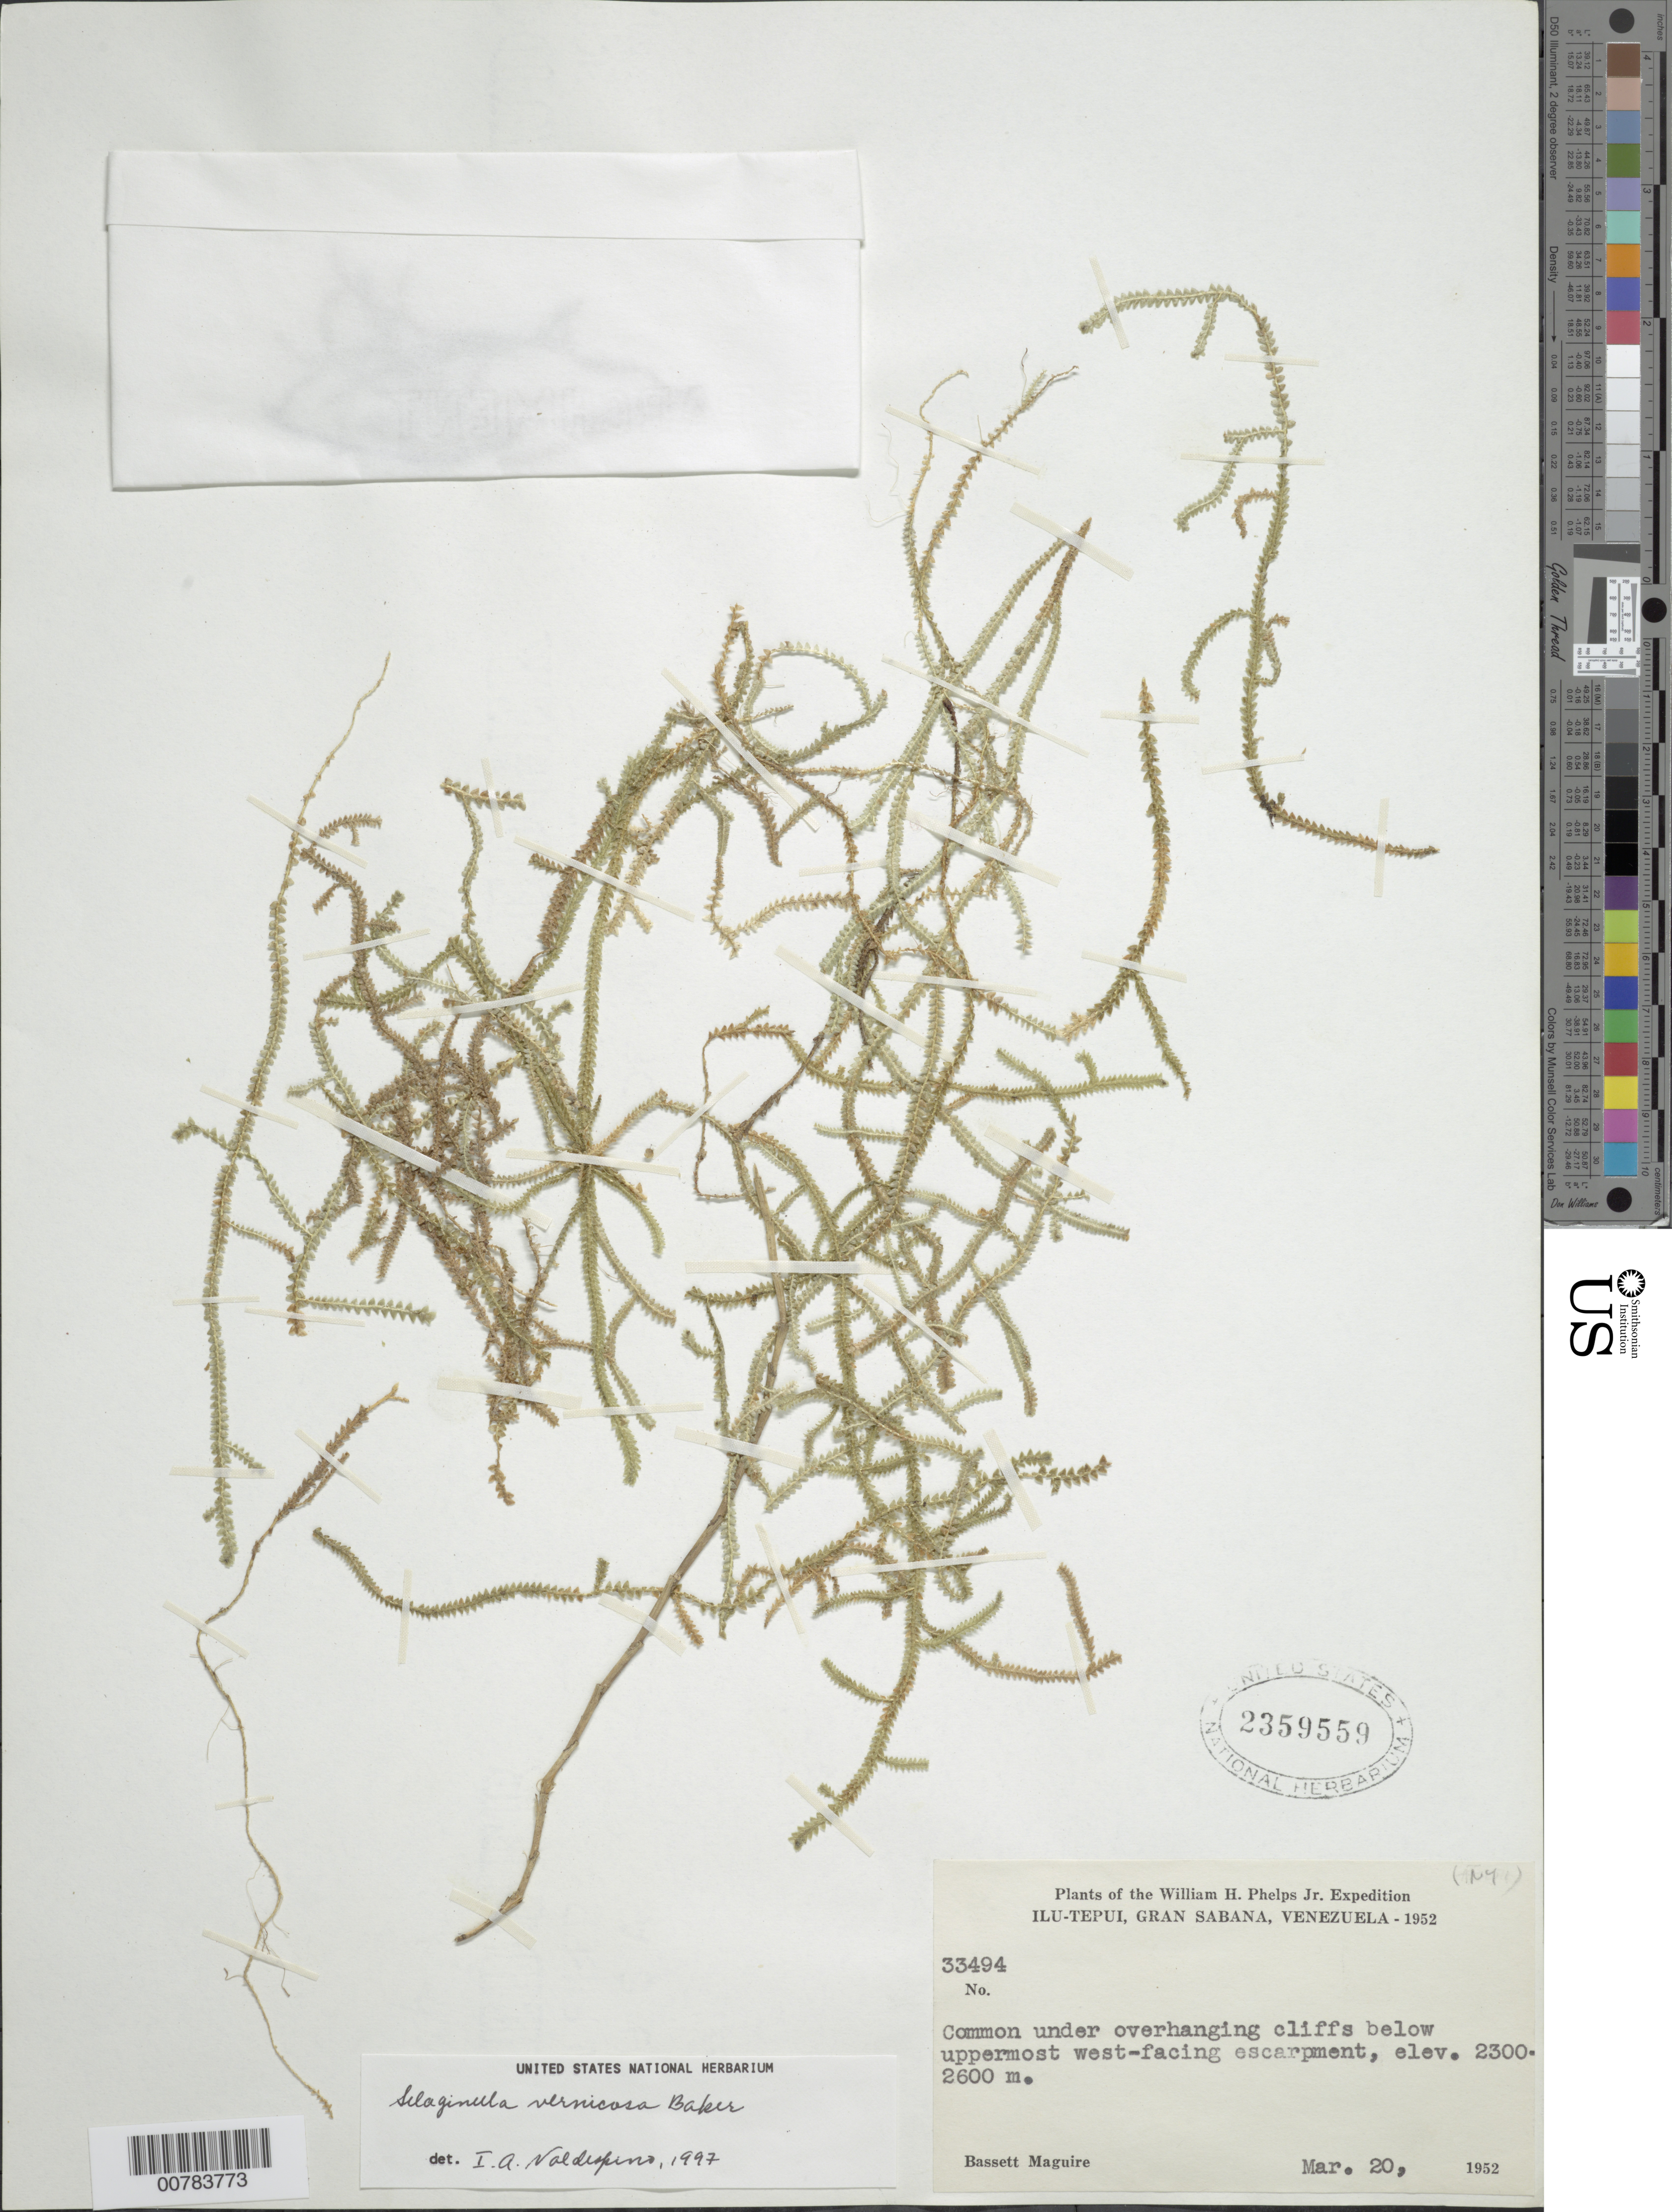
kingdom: Plantae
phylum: Tracheophyta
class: Lycopodiopsida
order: Selaginellales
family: Selaginellaceae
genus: Selaginella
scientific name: Selaginella vernicosa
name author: Baker in Thurn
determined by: Valdespino, I. A., (PMA), Universidad de Panama (PANAMA)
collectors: B. Maguire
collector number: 33494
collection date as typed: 20-Mar-52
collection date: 1952-03-20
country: Venezuela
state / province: Bolívar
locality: Gran Sabana, Ilu-tepuí, Camp 3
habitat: Under overhanding cliffs below uppermost W-facing escarpment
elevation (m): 2300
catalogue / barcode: US 2359559